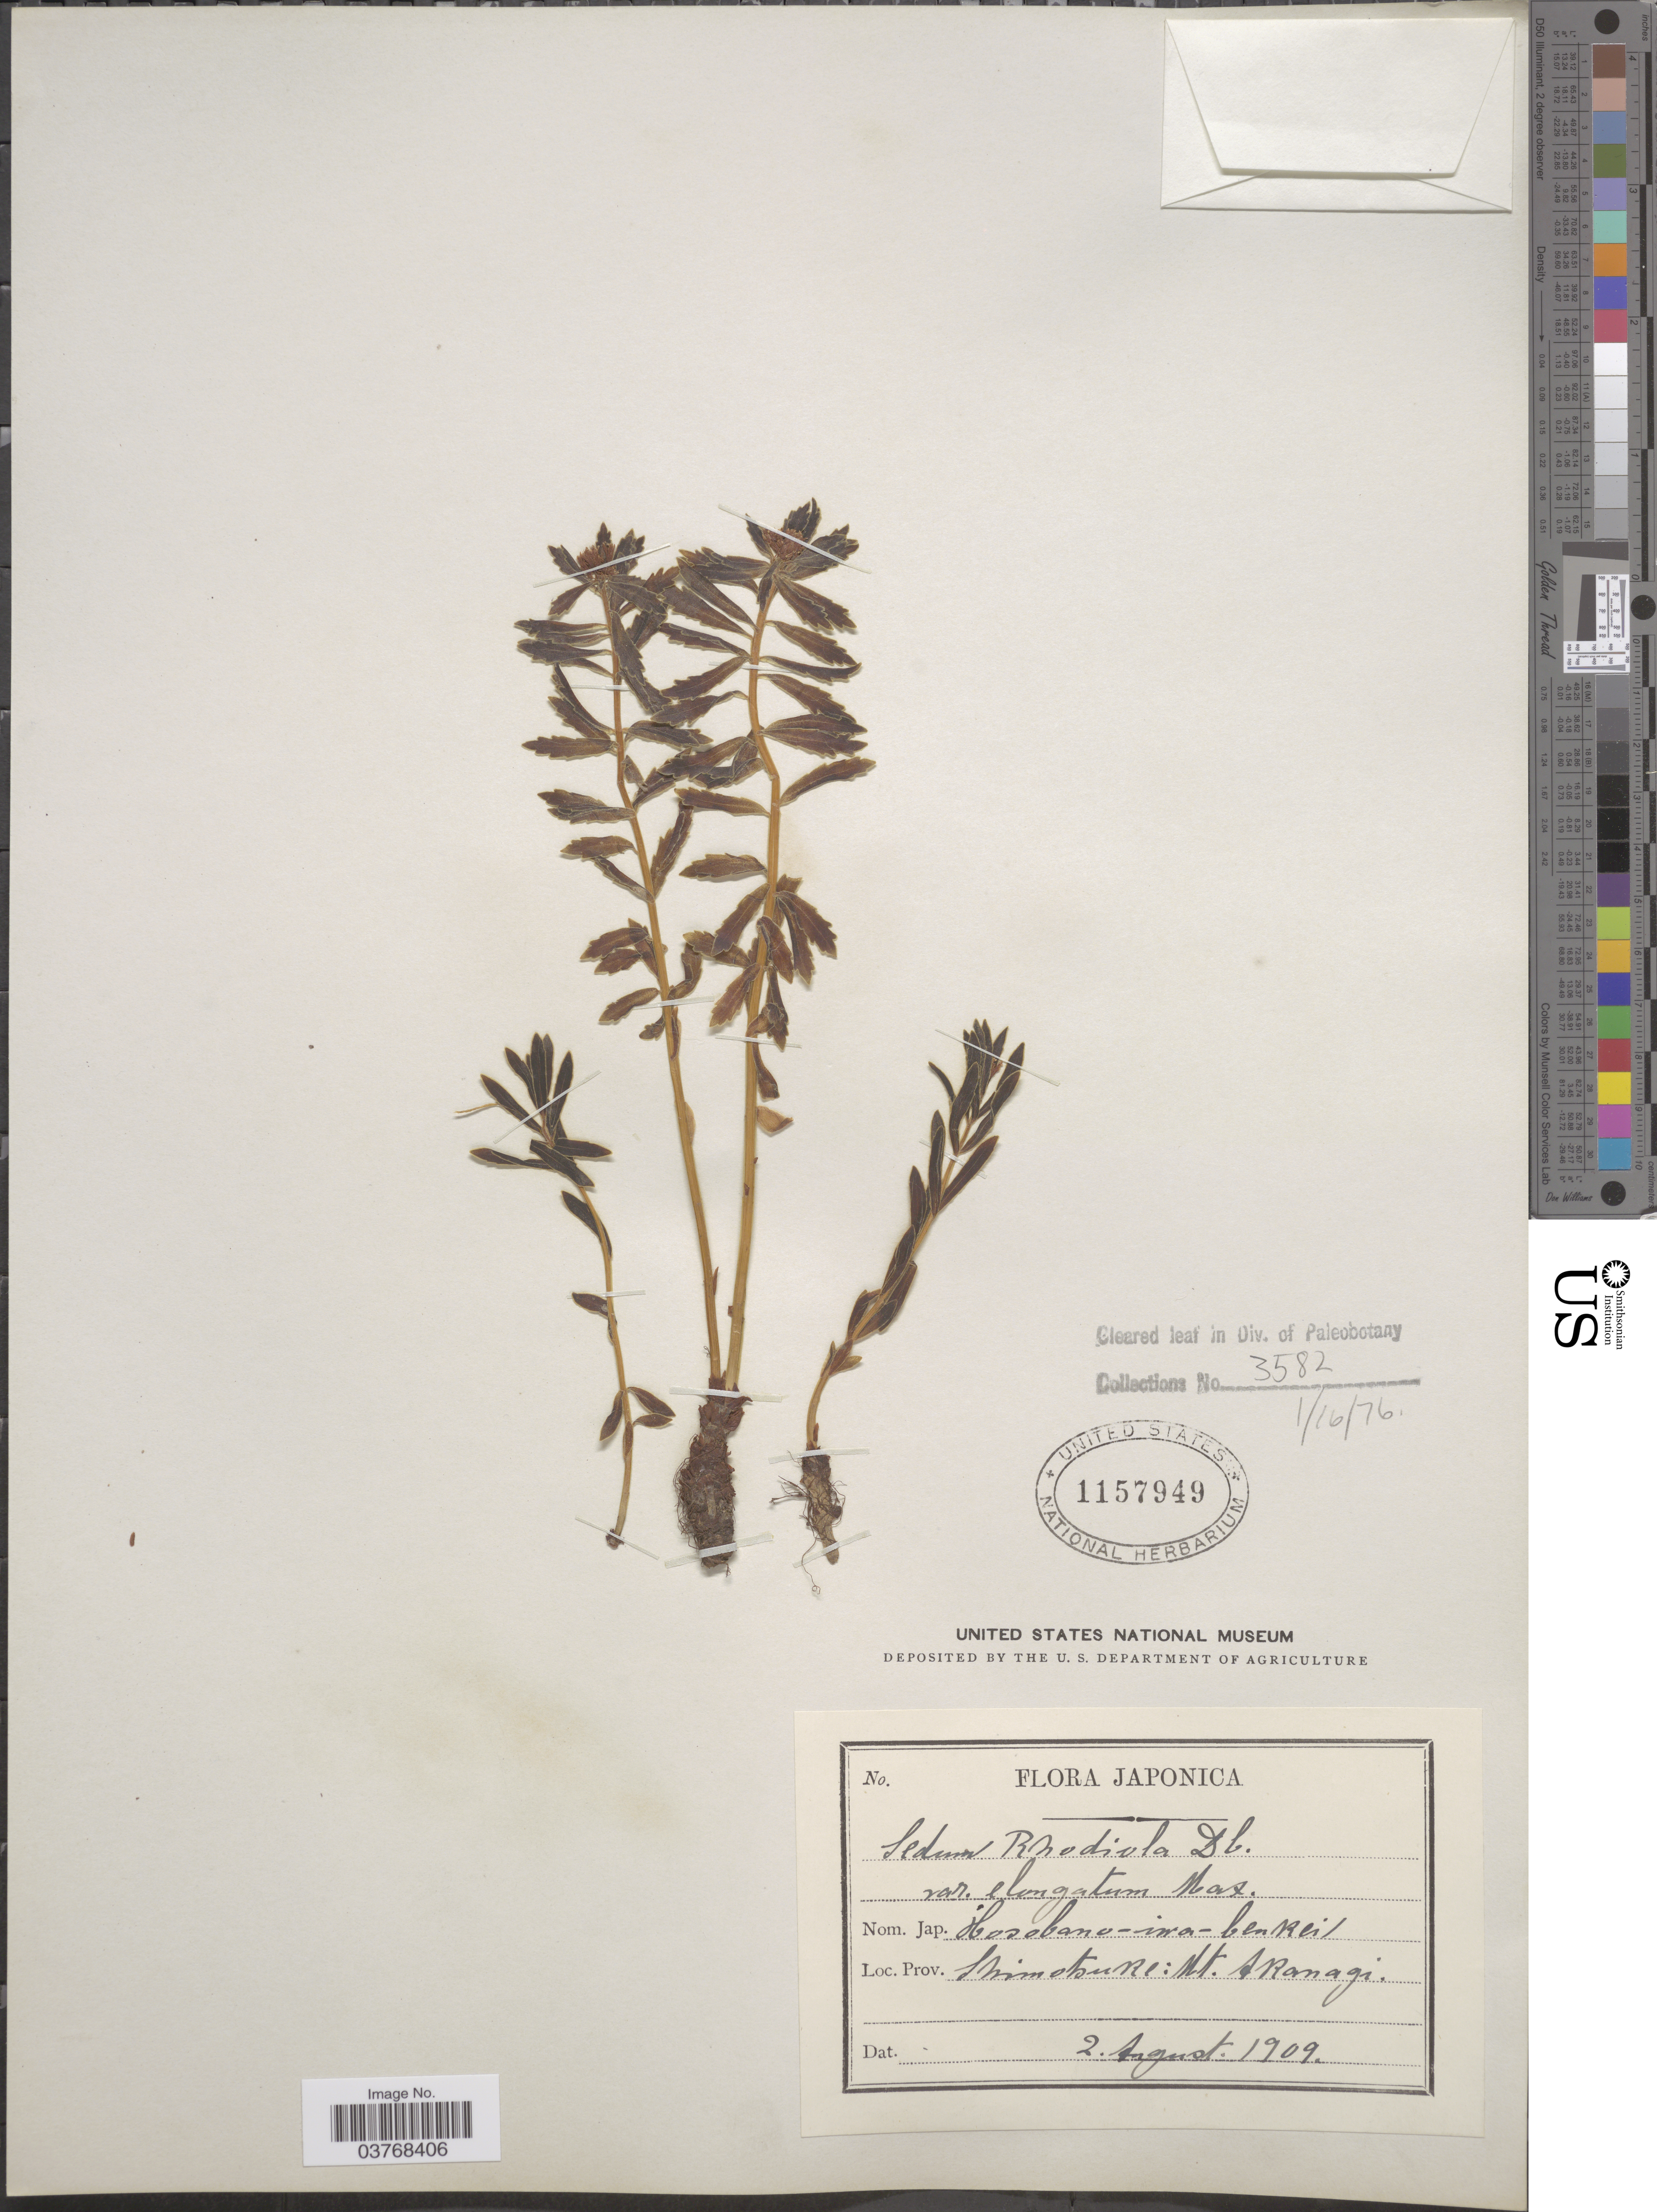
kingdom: Plantae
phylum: Tracheophyta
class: Magnoliopsida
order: Saxifragales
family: Crassulaceae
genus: Rhodiola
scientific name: Rhodiola sp.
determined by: Strong, Mark T., (BOT), Smithsonian Institution - National Museum of Natural History (UNITED STATES)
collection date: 1909-08-02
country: Japan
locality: Prov. Shimotsuki Mt. Akamagi.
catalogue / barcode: US 1157949